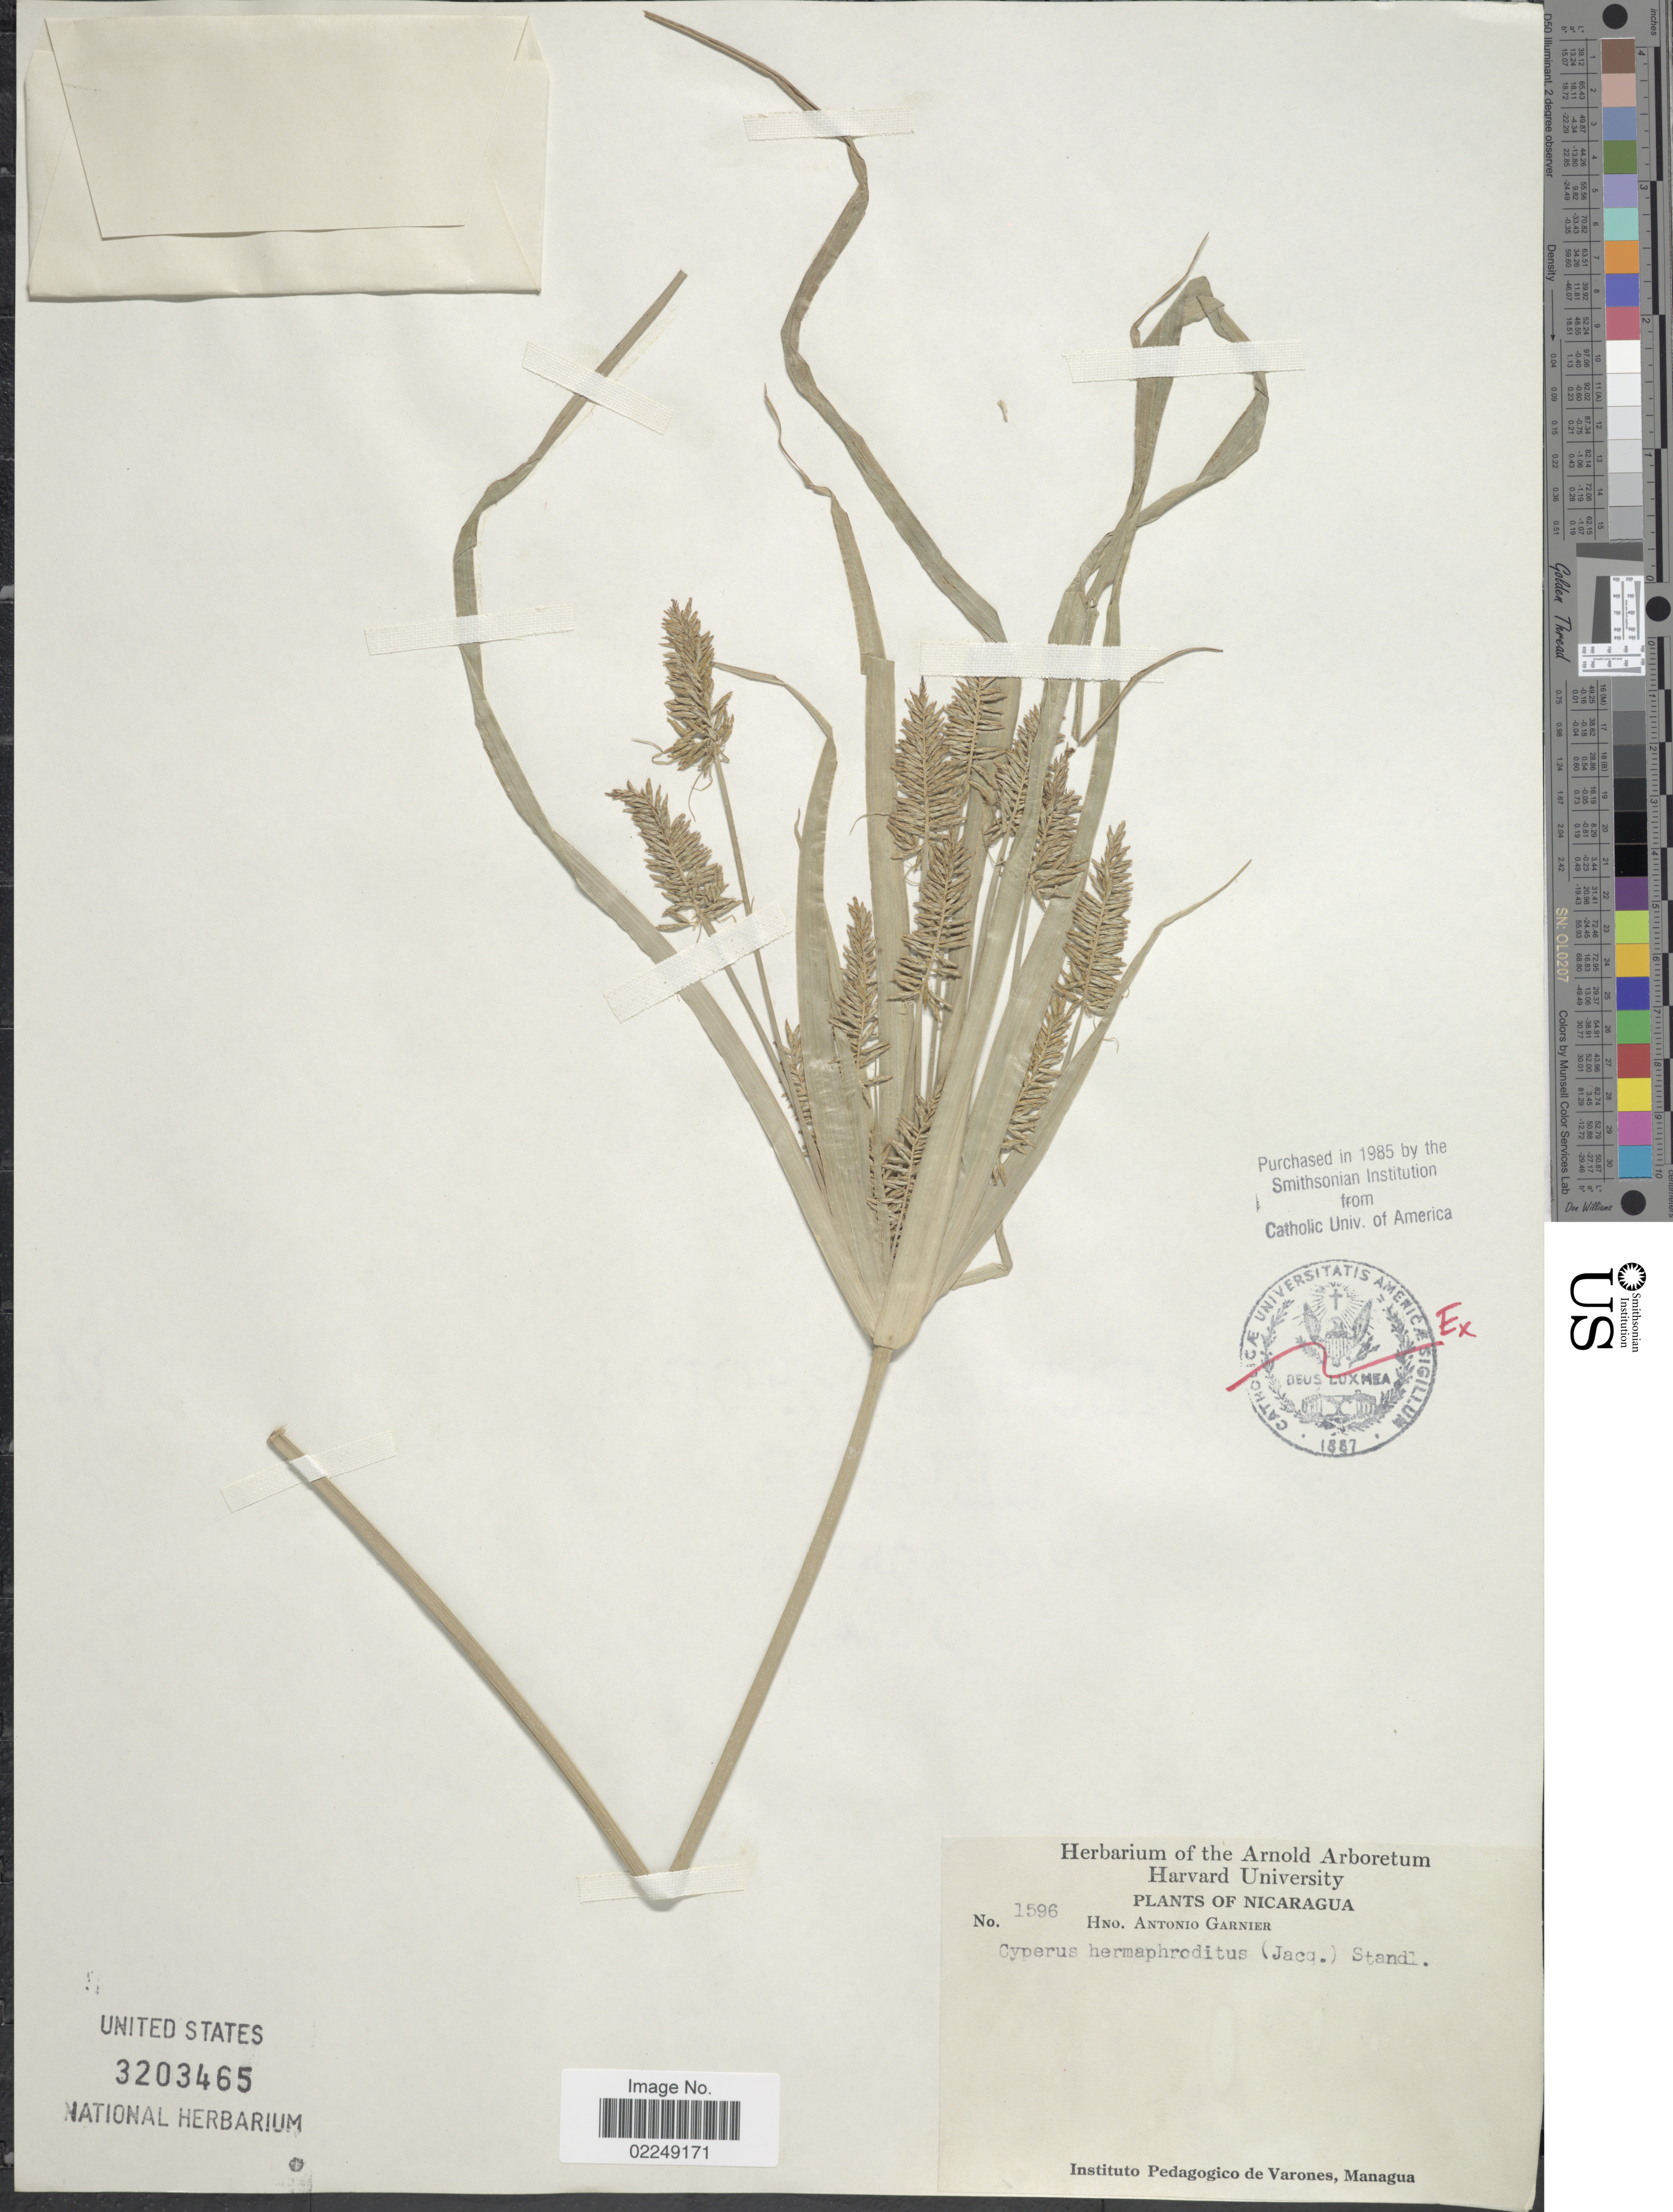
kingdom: Plantae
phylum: Tracheophyta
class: Liliopsida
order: Poales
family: Cyperaceae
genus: Cyperus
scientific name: Cyperus hermaphroditus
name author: (Jacq.) Standl.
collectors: Bro. A. Garnier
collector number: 1596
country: Nicaragua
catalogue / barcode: US 3203465